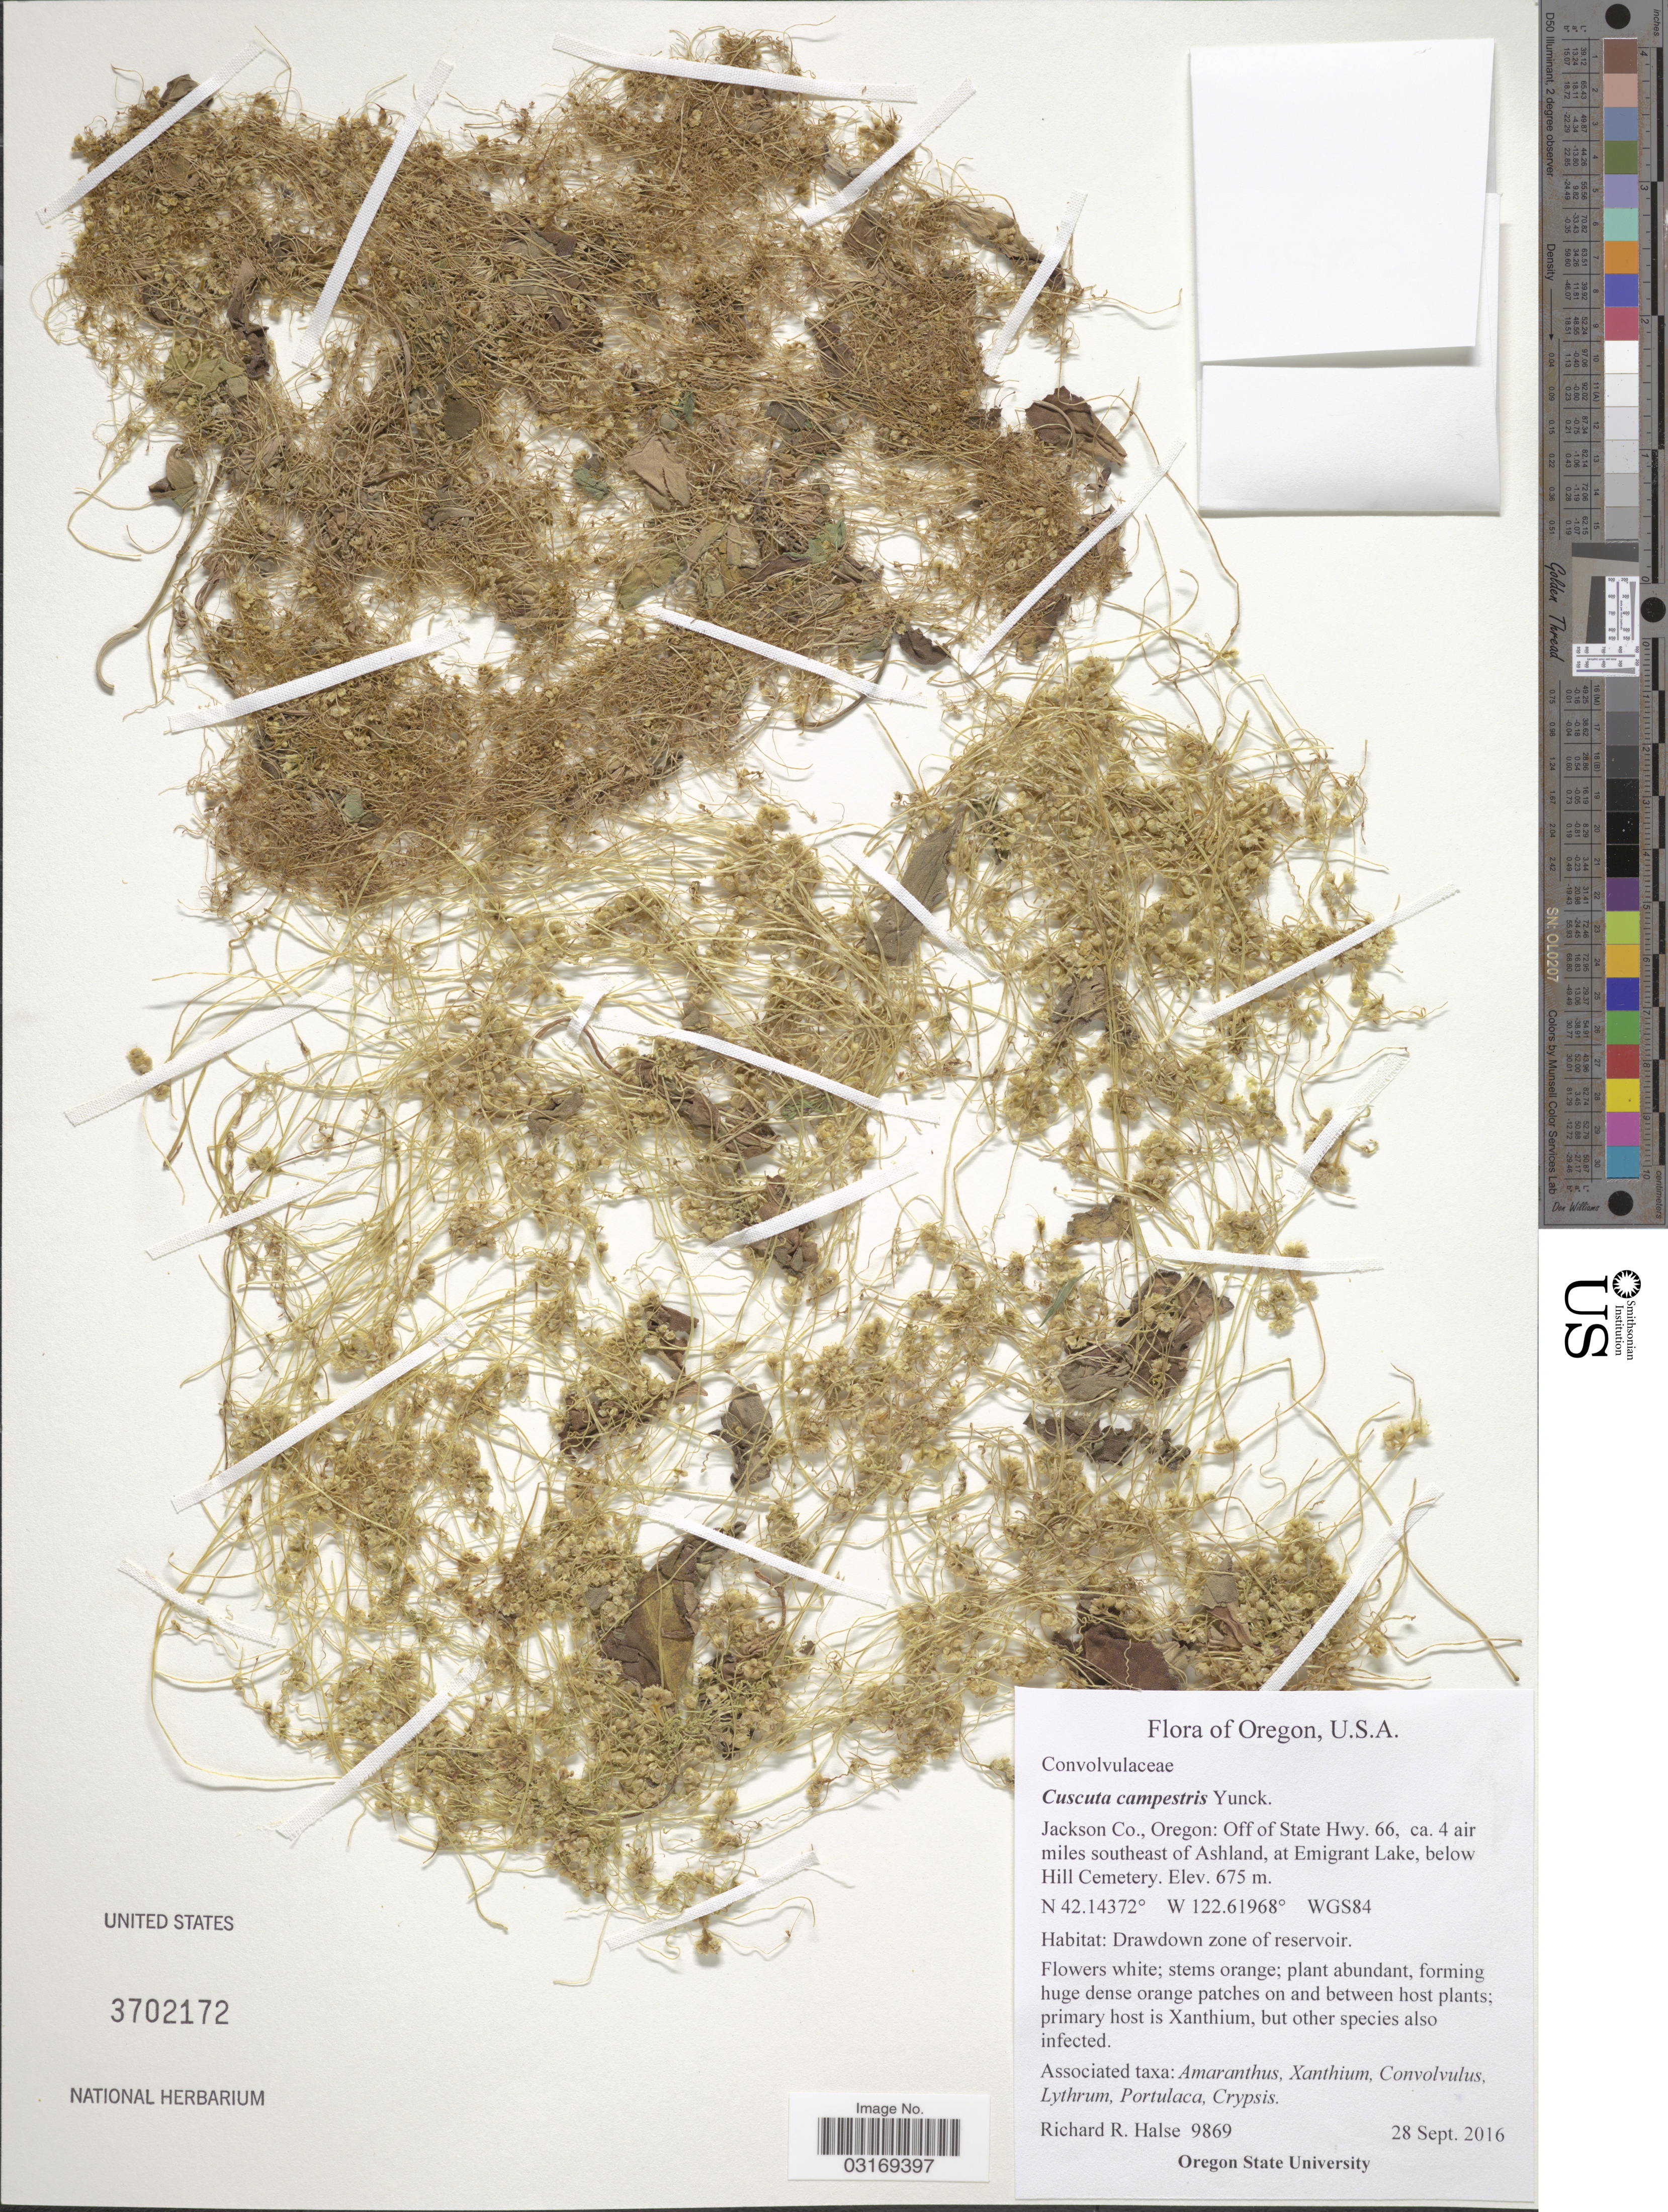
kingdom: Plantae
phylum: Tracheophyta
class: Magnoliopsida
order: Solanales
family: Convolvulaceae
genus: Cuscuta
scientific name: Cuscuta campestris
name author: Yunck.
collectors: R. Halse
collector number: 9869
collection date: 2016-09-28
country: United States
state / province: Oregon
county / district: Jackson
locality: Jackson Co: Off of State Hwy. 66, ca. 4 air miles southeast of Ashland, at Emigrant Lake, below Hill Cemetery. WGS84.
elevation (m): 675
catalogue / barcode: US 3702172